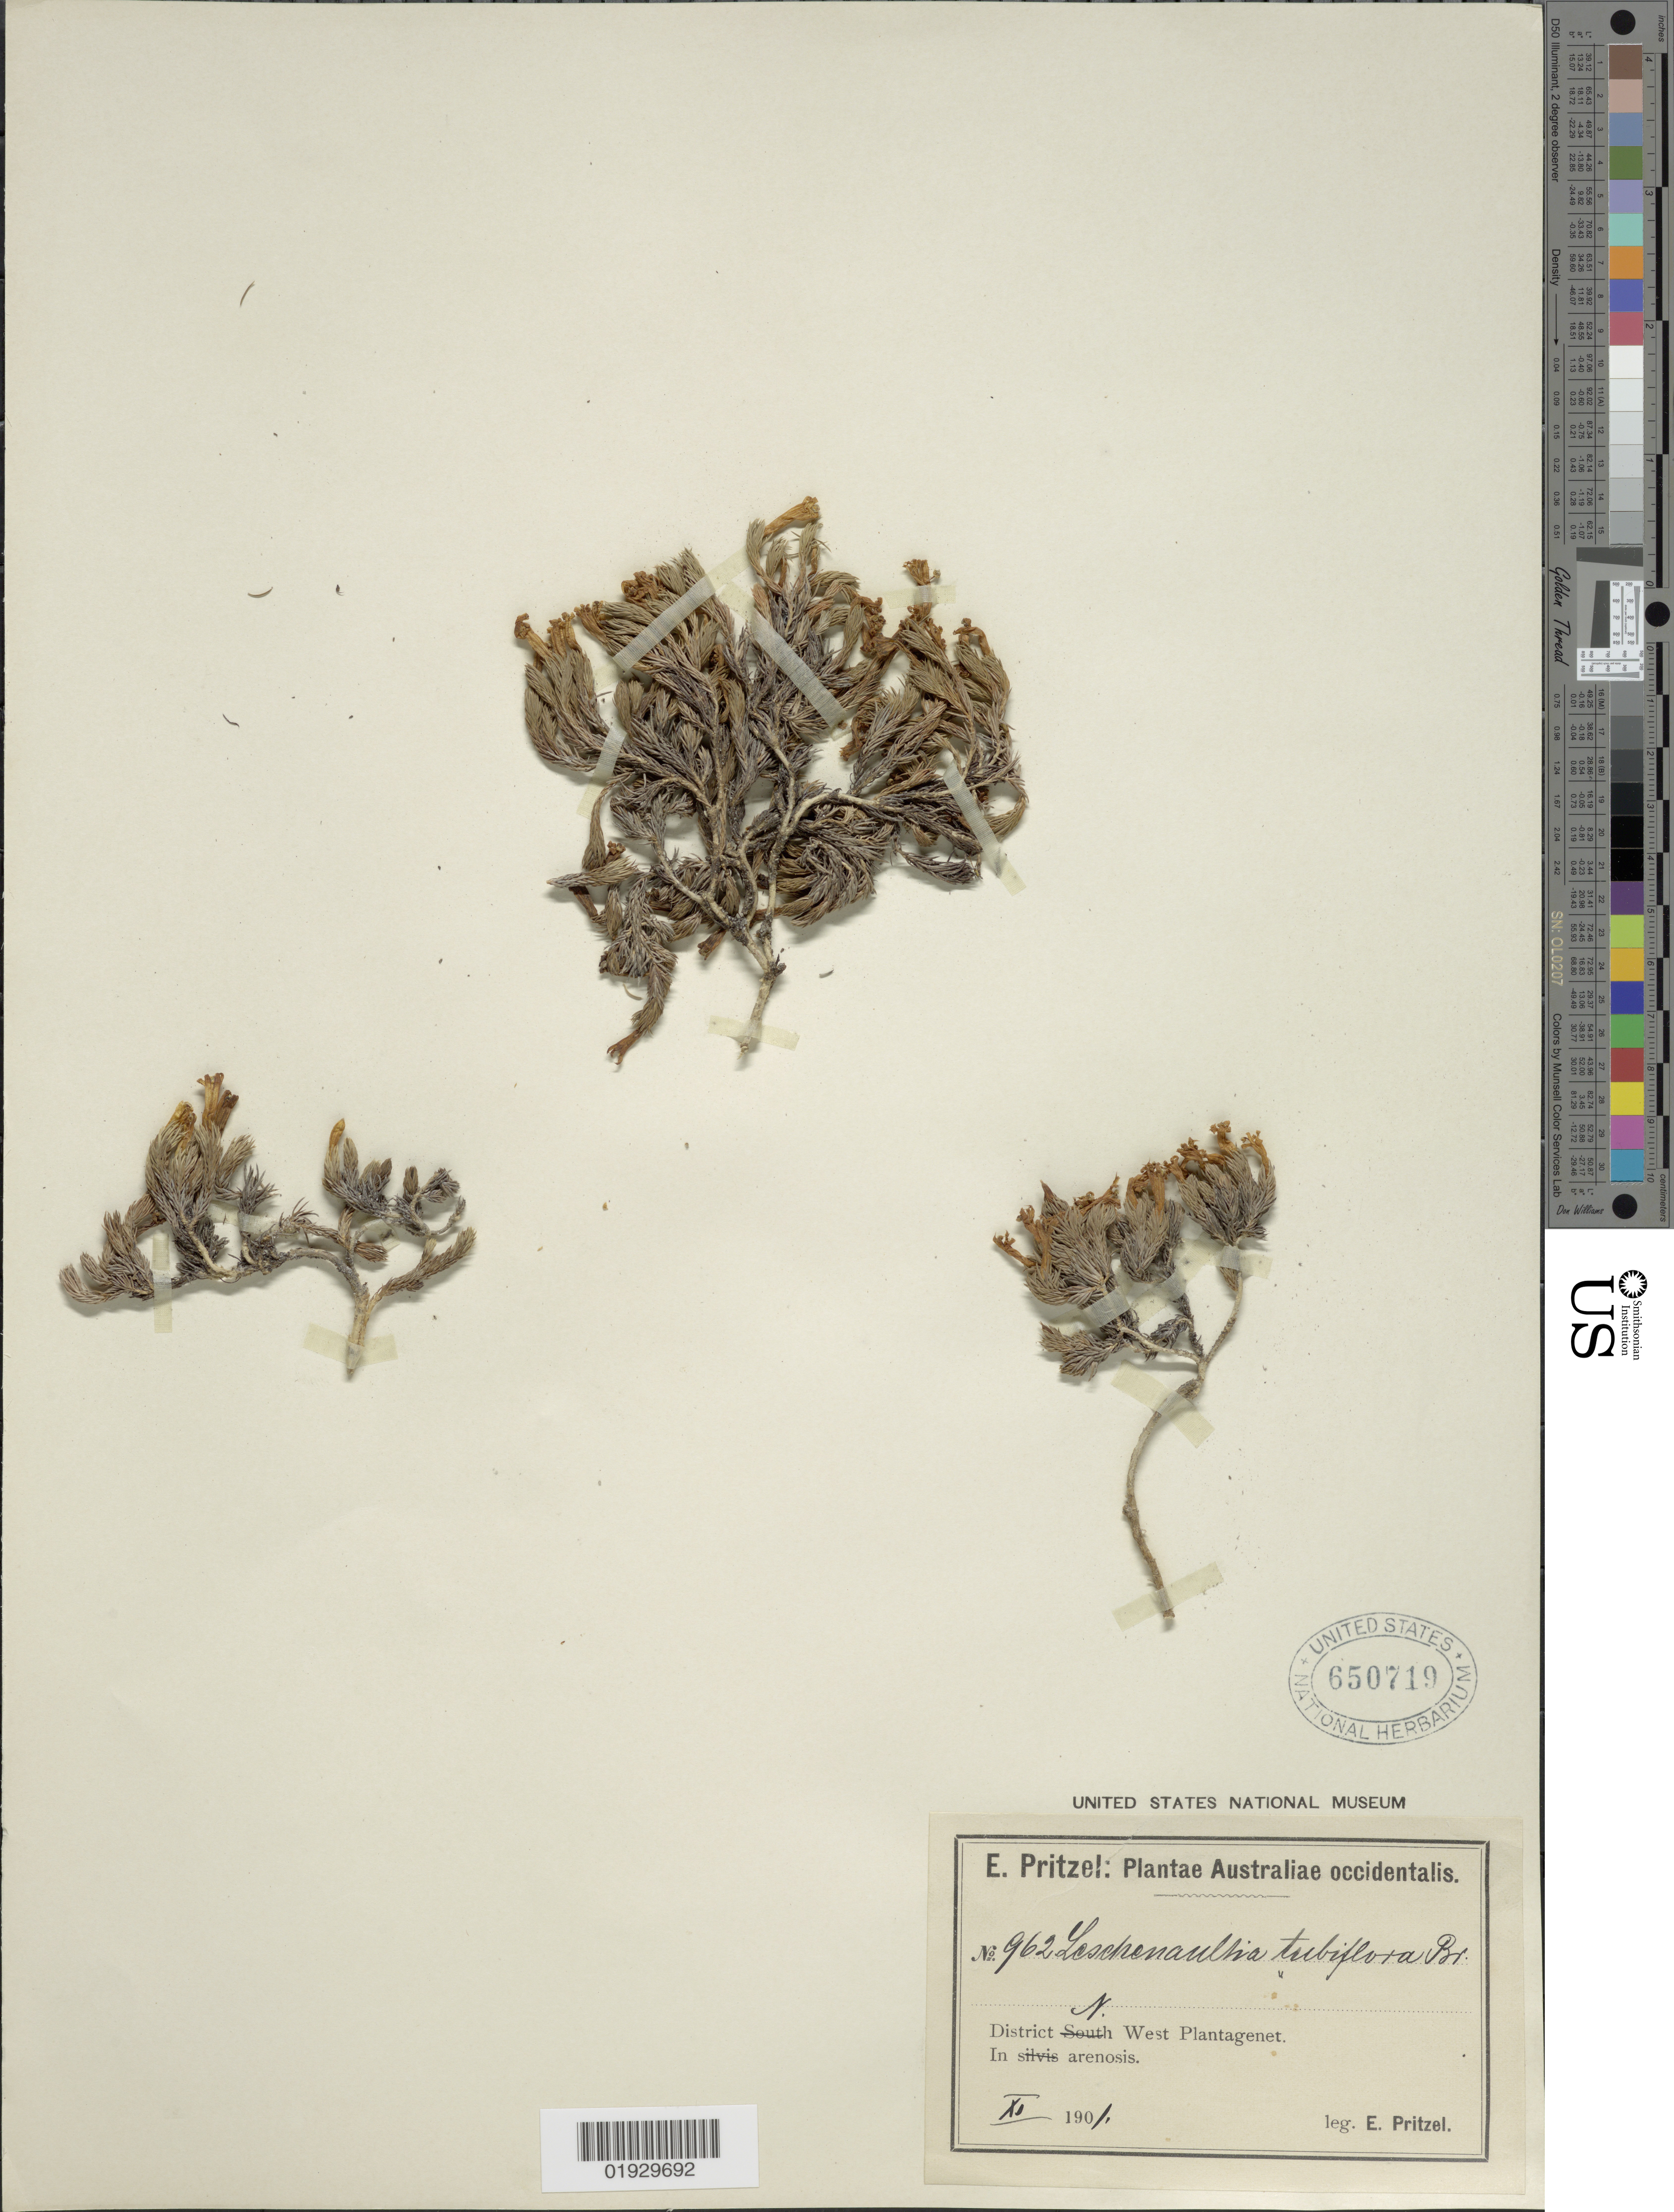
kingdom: Plantae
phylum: Tracheophyta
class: Magnoliopsida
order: Asterales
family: Goodeniaceae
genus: Leschenaultia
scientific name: Leschenaultia tubiflora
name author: R. Br.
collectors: E. G. Pritzel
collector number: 962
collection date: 1901-11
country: Australia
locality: Australiae occidentalis. District N. West Plantagenet. In arenosis.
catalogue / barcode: US 650719